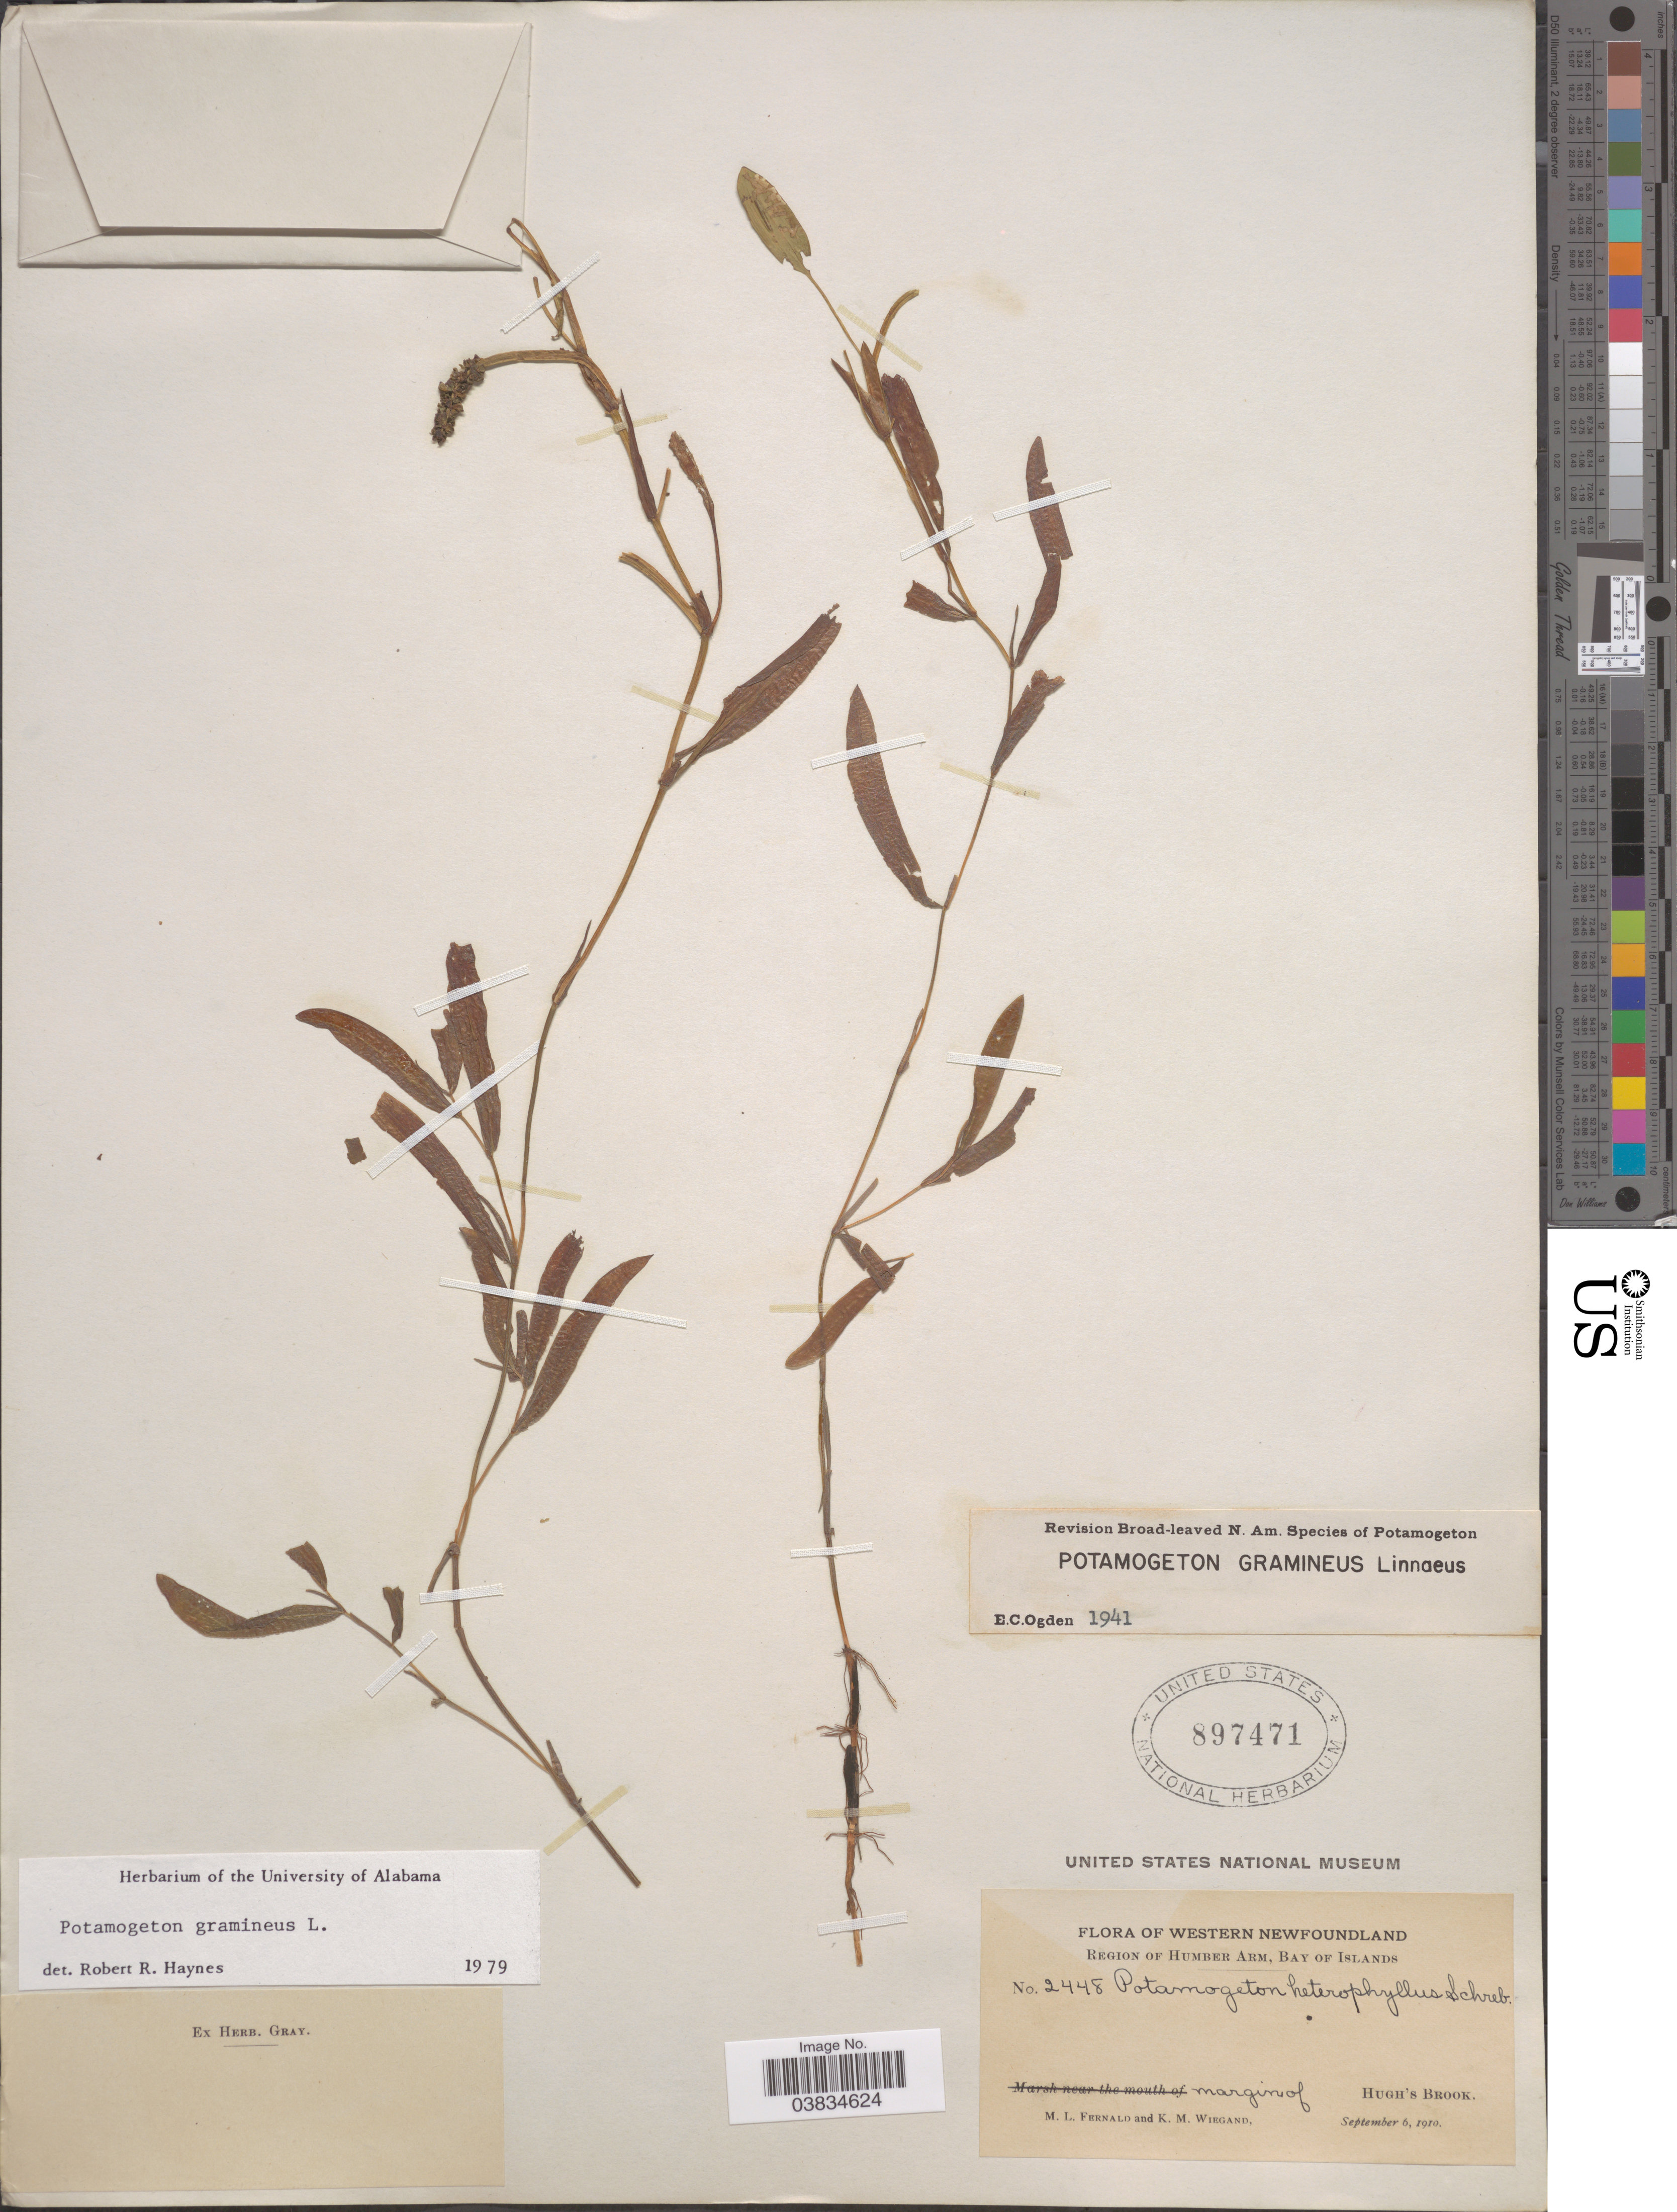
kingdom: Plantae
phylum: Tracheophyta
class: Liliopsida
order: Alismatales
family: Potamogetonaceae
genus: Potamogeton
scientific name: Potamogeton gramineus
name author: L.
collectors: M. L. Fernald & K. M. Wiegand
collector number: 2448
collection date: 1910-09-06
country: Canada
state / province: Newfoundland and Labrador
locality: Western Newfoundland. Region of Humber Arm, Bay of Islands. Margin of Hugh's Brook.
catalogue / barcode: US 897471